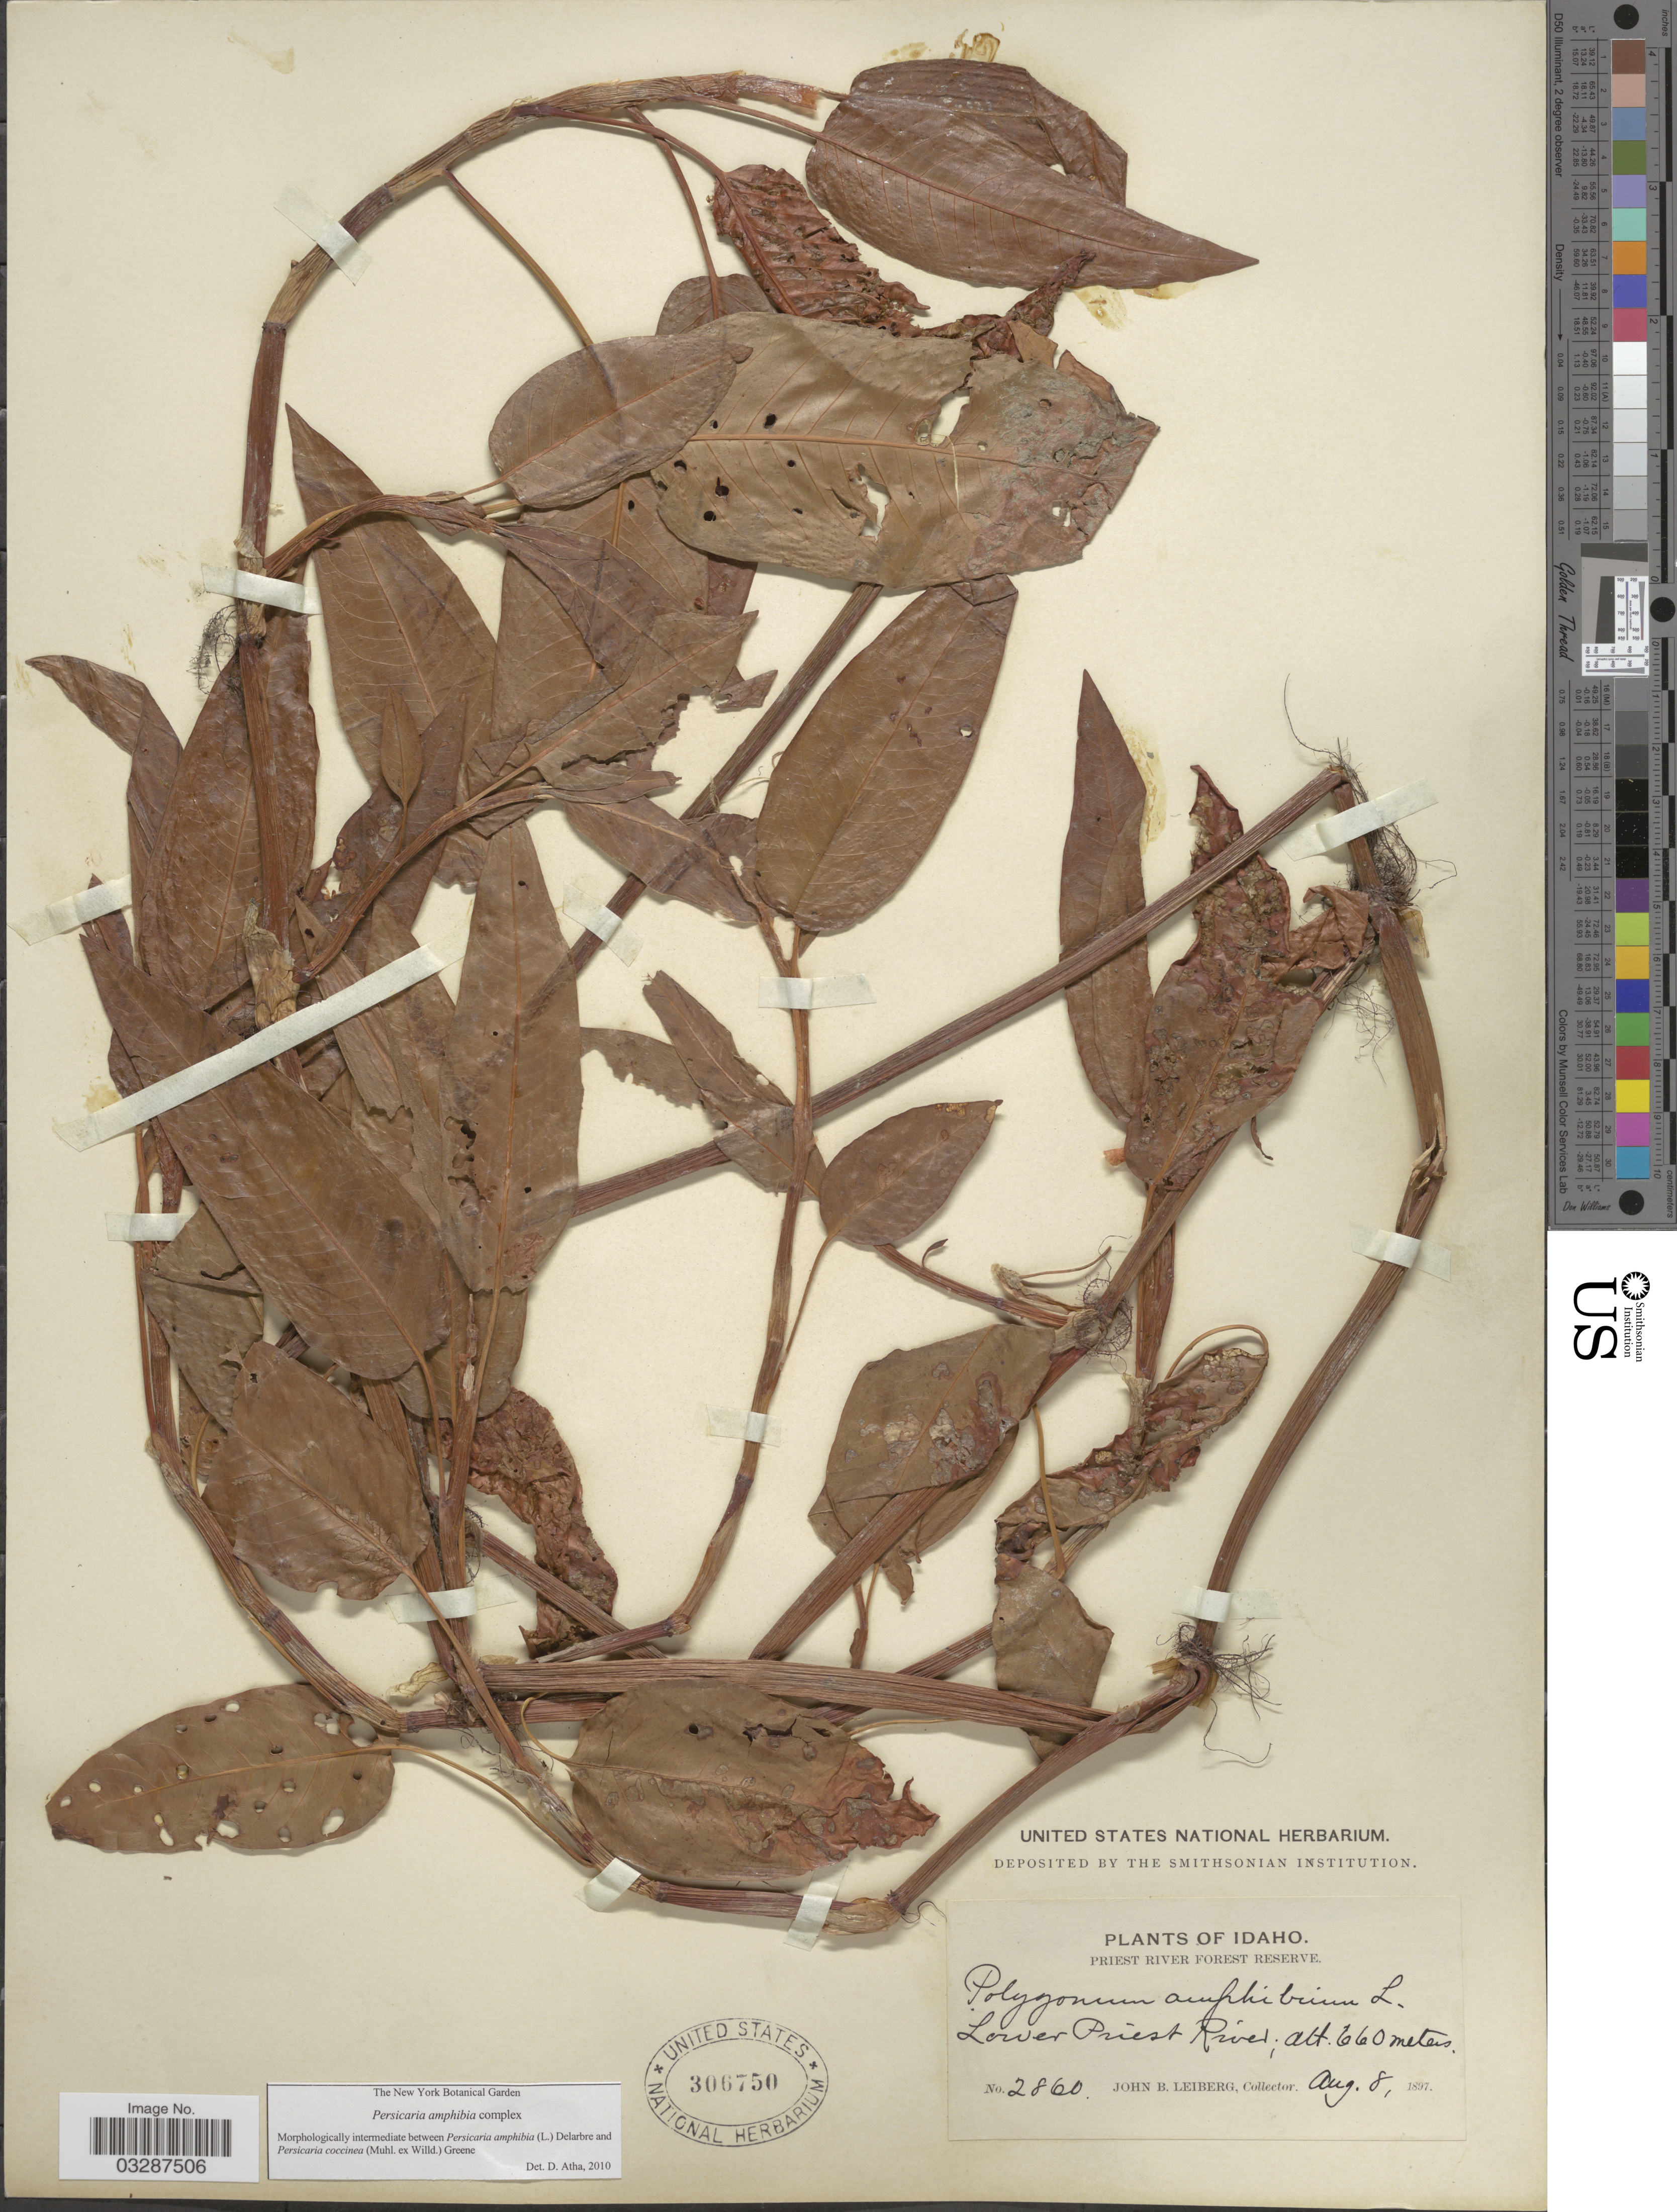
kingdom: Plantae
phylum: Tracheophyta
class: Magnoliopsida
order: Caryophyllales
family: Polygonaceae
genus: Persicaria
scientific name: Persicaria amphibia complex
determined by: Atha, D. E.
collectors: J. B. Leiberg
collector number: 2860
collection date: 1897-08-08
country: United States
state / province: Idaho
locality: Priest River Forest Reserve. Lower Priest River.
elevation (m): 660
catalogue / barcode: US 306750